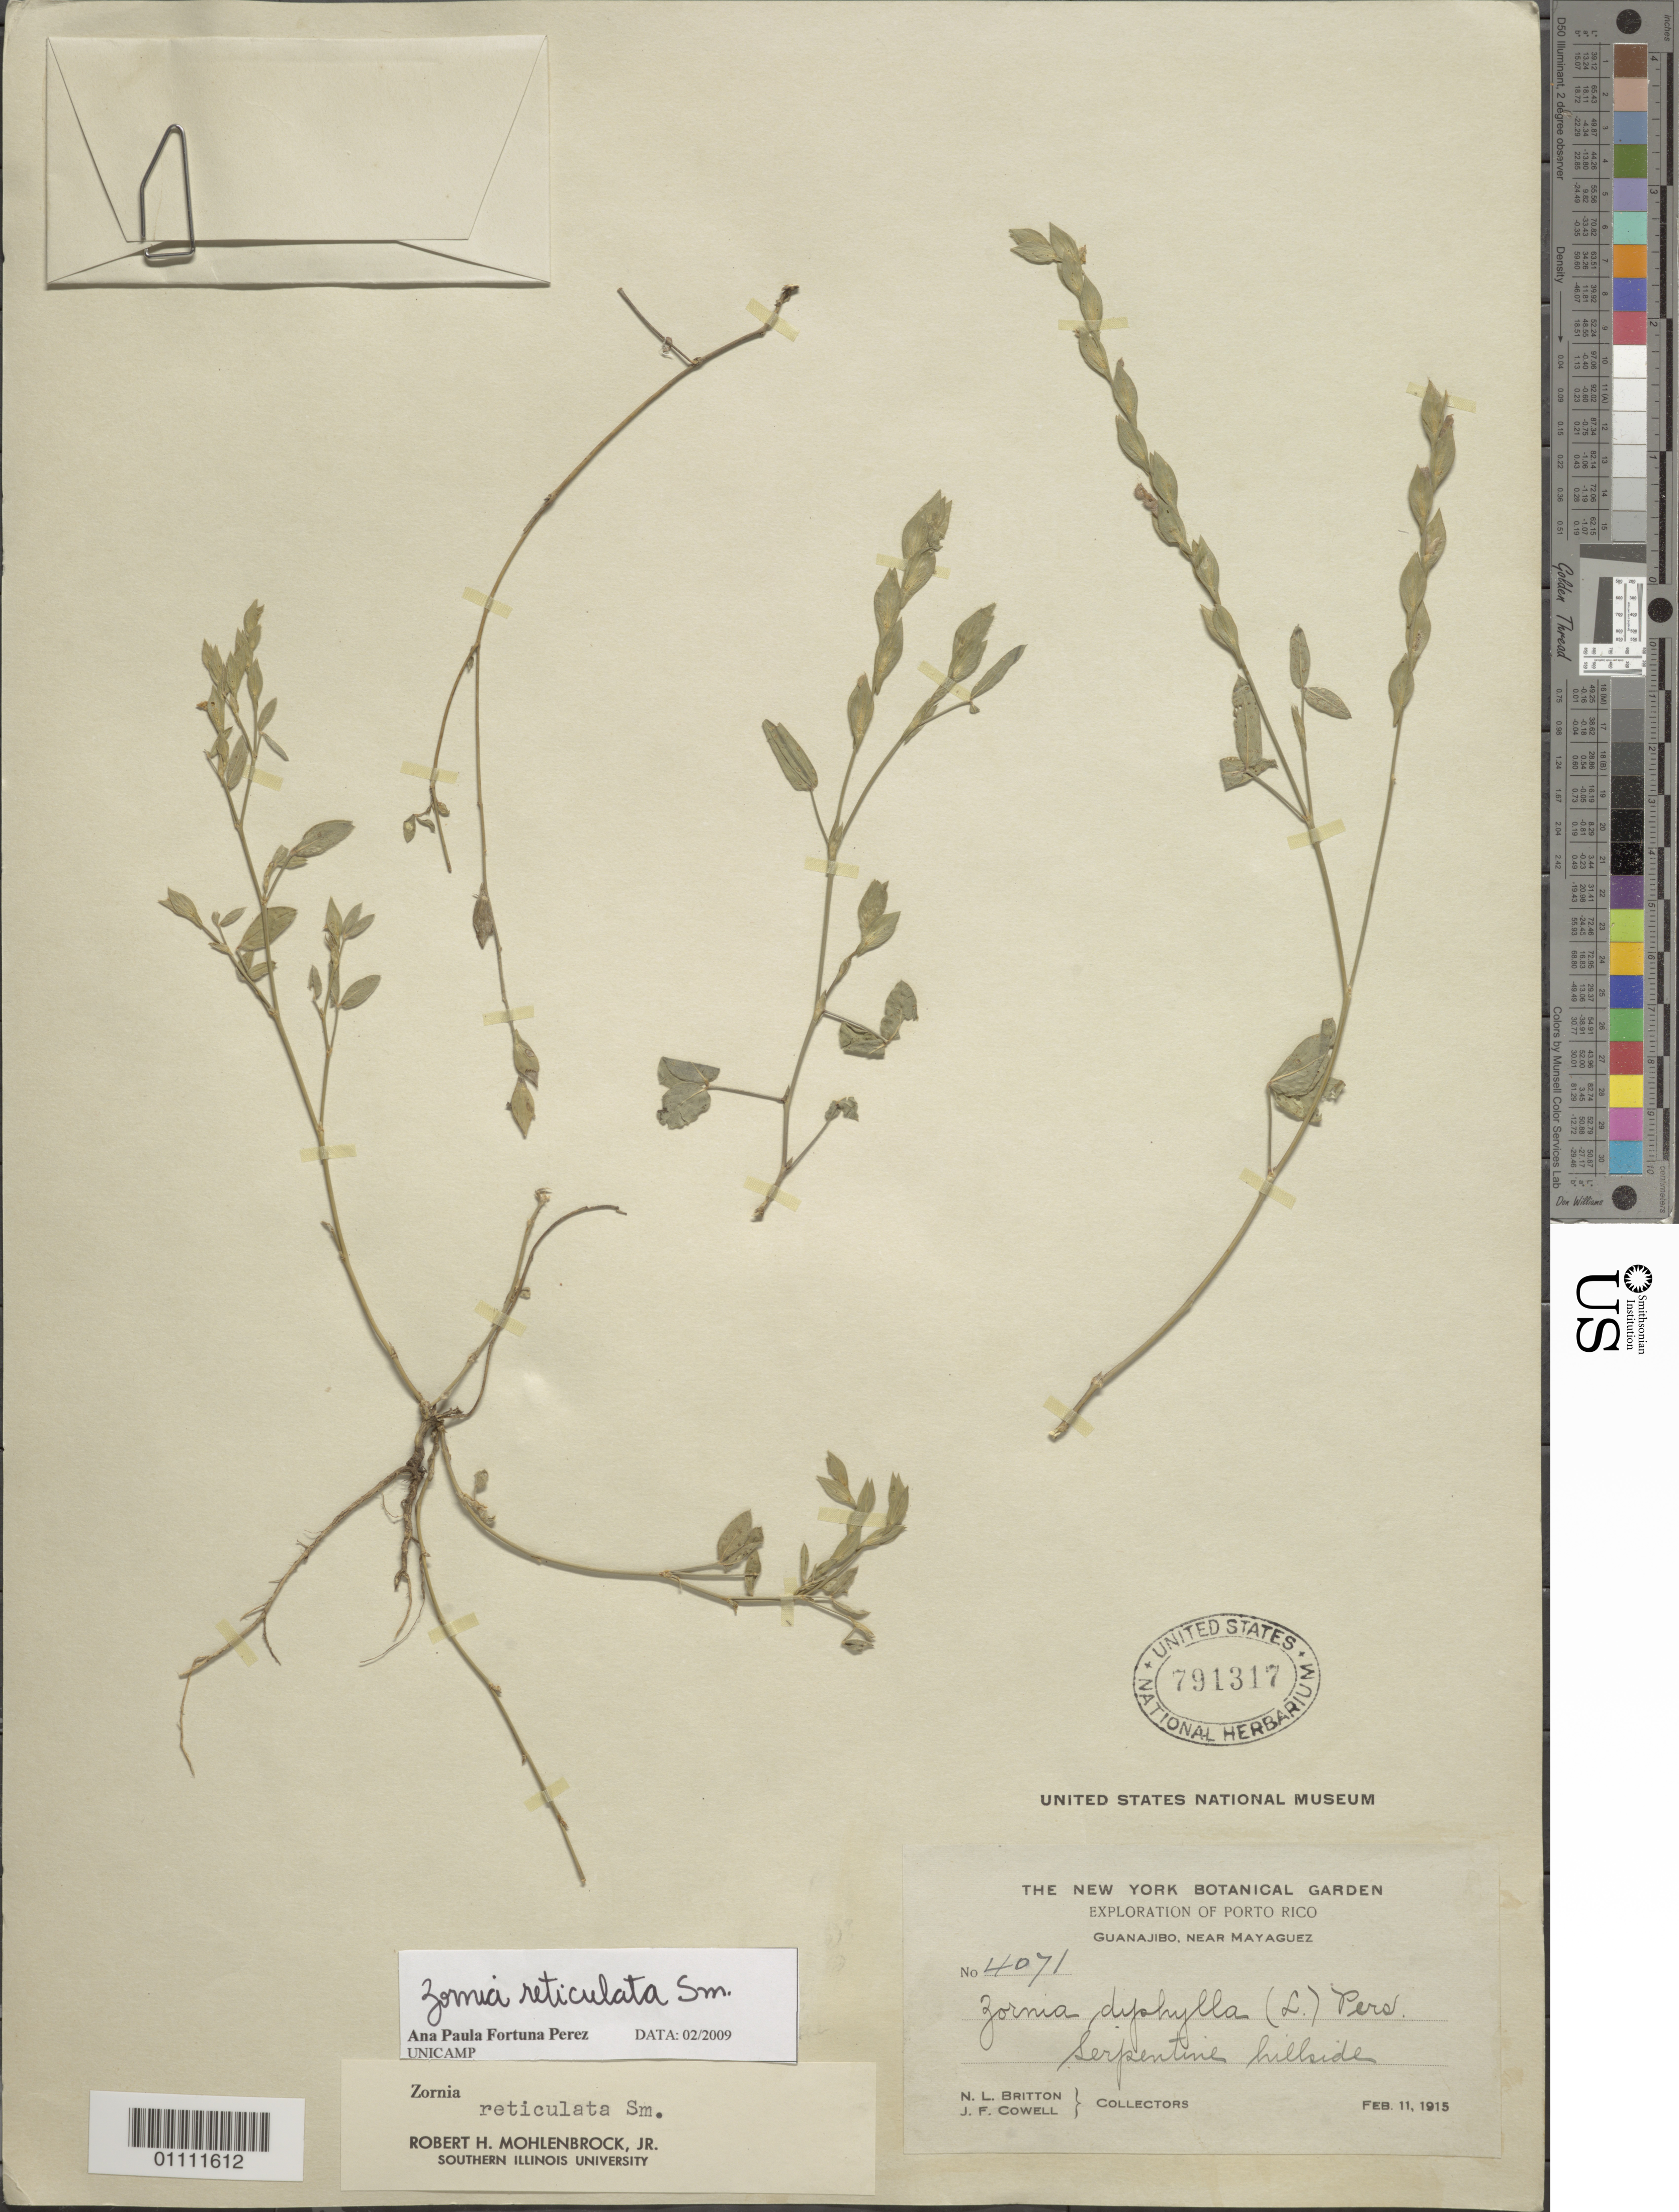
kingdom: Plantae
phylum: Tracheophyta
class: Magnoliopsida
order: Fabales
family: Fabaceae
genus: Zornia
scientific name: Zornia reticulata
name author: Sm.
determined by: Fortuna-Perez, Ana Paula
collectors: N. Britton & J. F. Cowell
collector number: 4071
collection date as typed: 11 Feb 1915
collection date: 1915-02-11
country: Puerto Rico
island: Puerto Rico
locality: Guanajibo, near Mayaguez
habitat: Serpentine hills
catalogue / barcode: US 791317